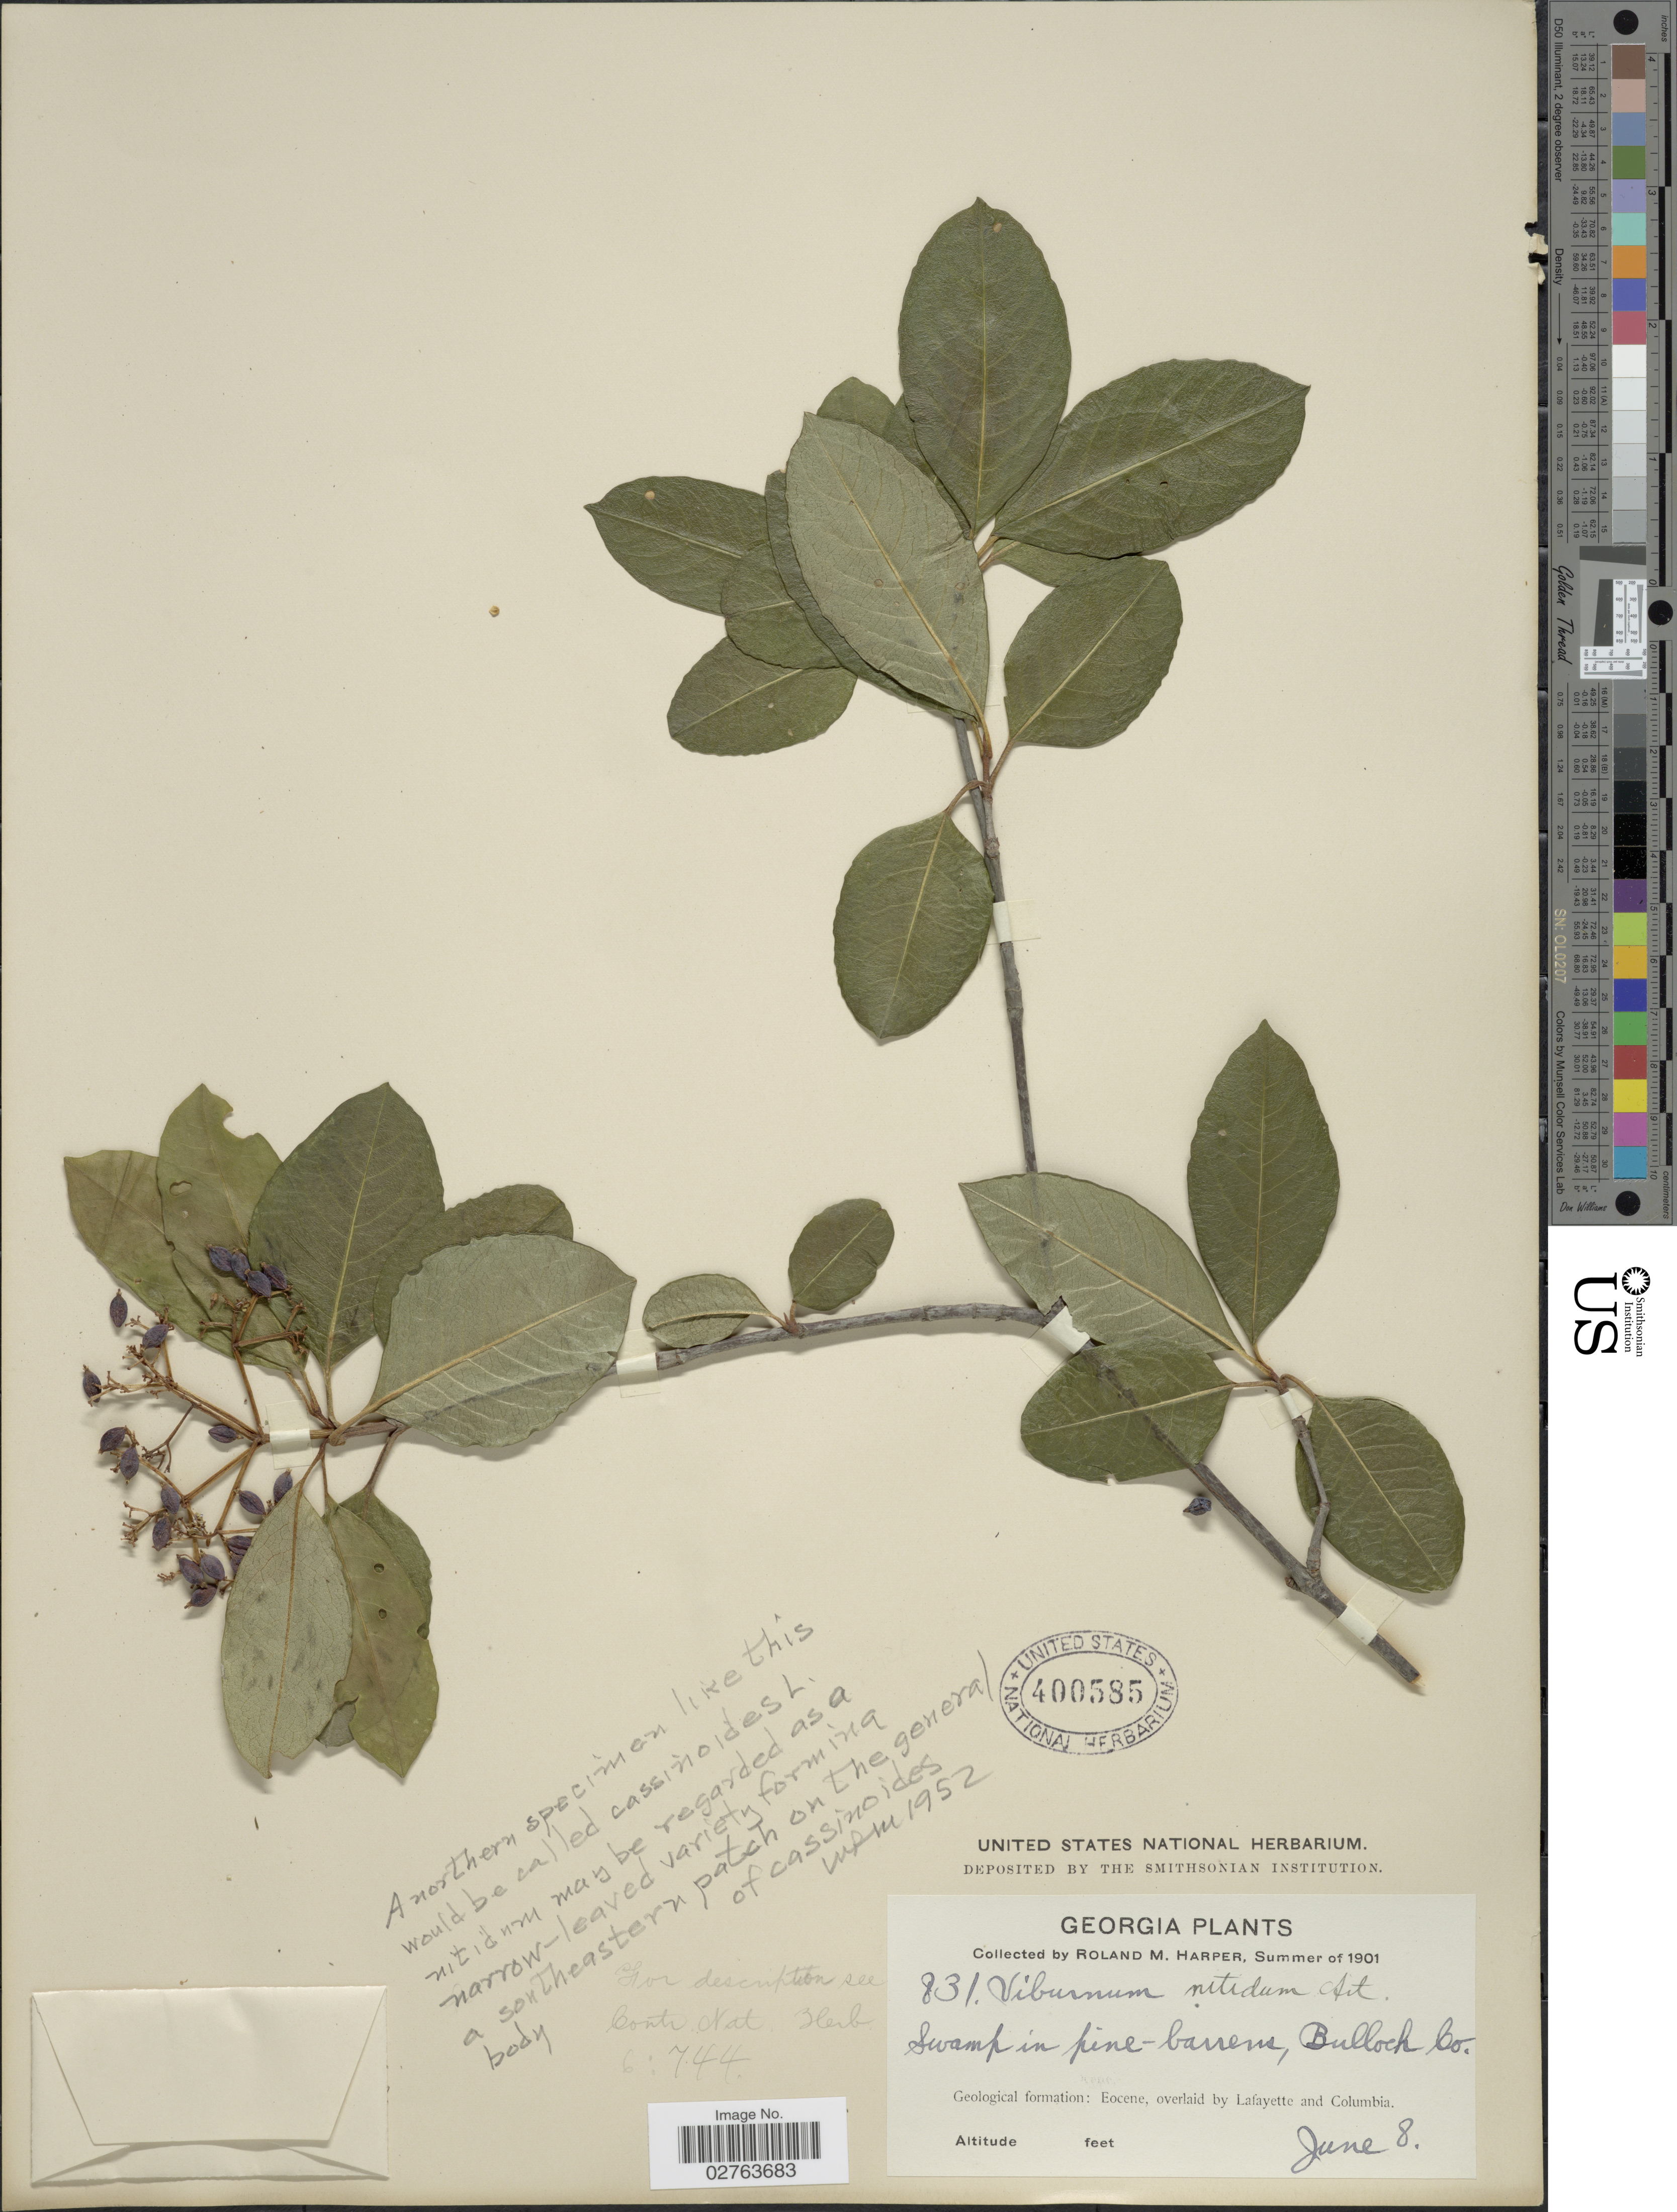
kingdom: Plantae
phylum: Tracheophyta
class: Magnoliopsida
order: Dipsacales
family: Viburnaceae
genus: Viburnum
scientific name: Viburnum nitidum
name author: Aiton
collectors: R. M. Harper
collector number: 831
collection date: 1901-06-08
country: United States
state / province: Georgia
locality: Swamp in pine-barrens. Bullock Co.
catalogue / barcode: US 400585